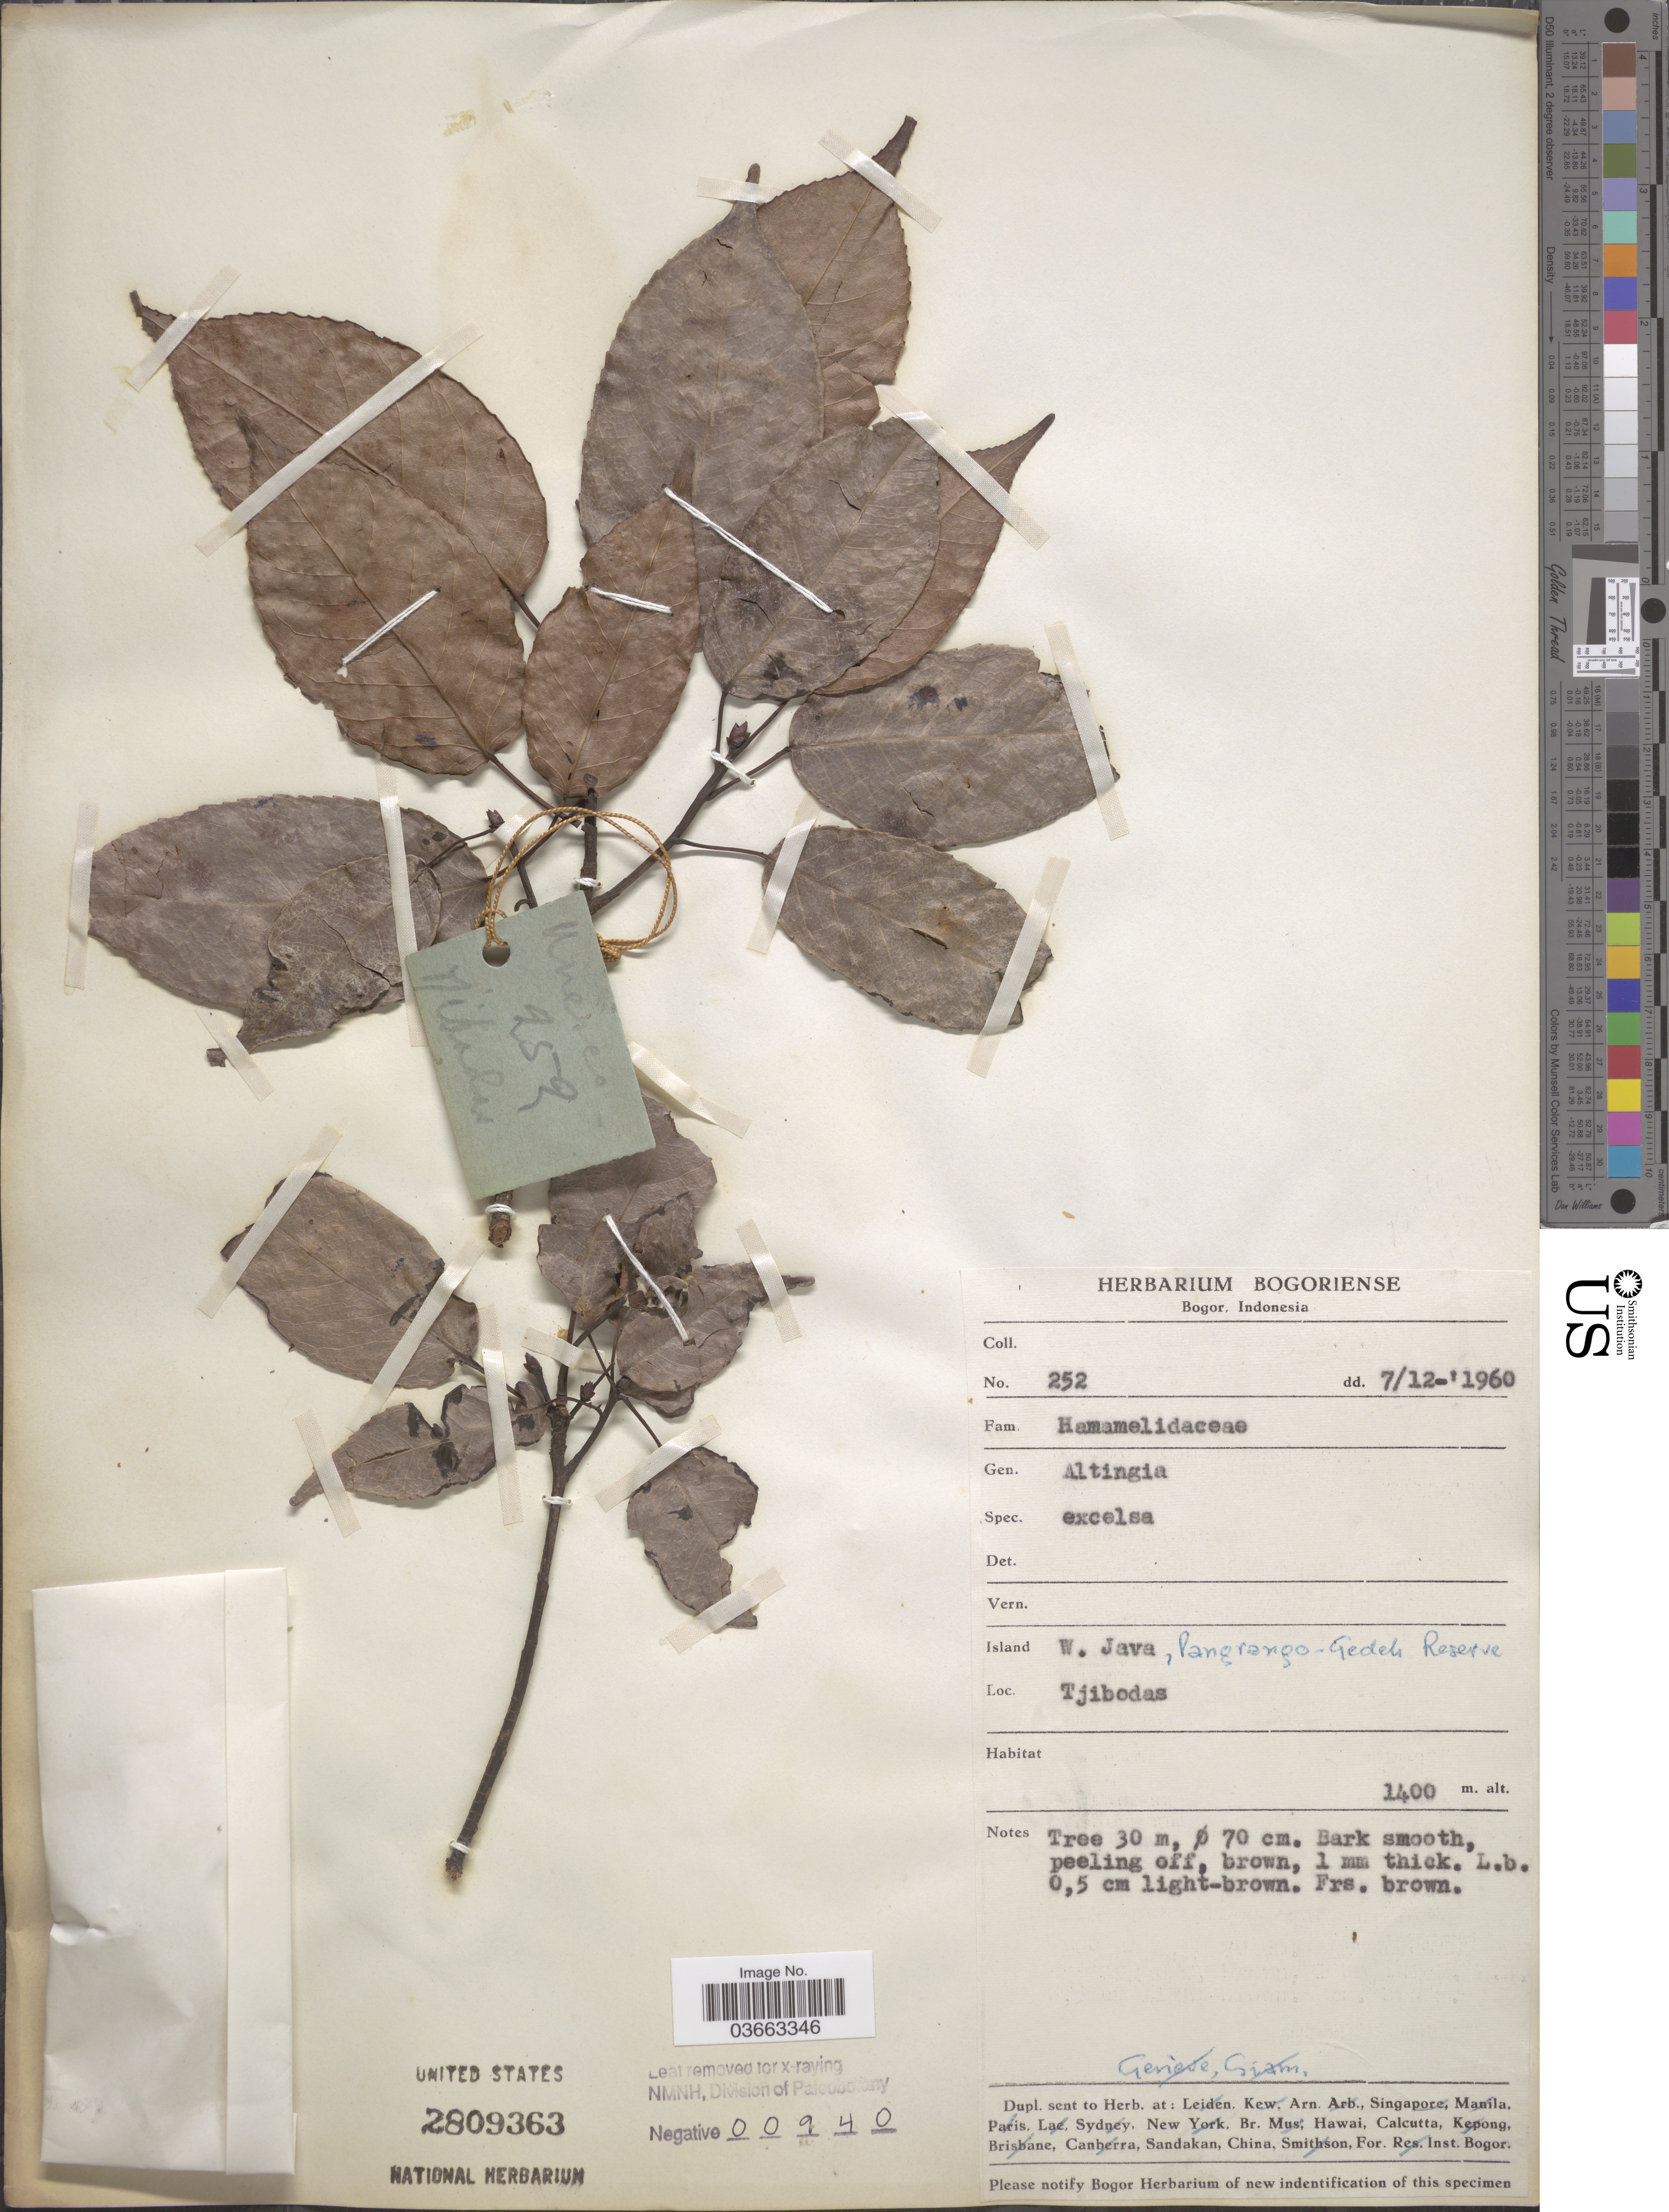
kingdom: Plantae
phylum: Tracheophyta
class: Magnoliopsida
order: Saxifragales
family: Altingiaceae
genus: Liquidambar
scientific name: Liquidambar excelsa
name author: (Noronha) Oken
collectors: ex herb. Bogoriense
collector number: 252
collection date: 1960-12-07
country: Indonesia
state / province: Java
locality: Island W. Java, Pangrango-Gedeh Reserve. Tjibodas.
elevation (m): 1400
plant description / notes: Updated to currently accepted name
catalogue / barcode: US 2809363